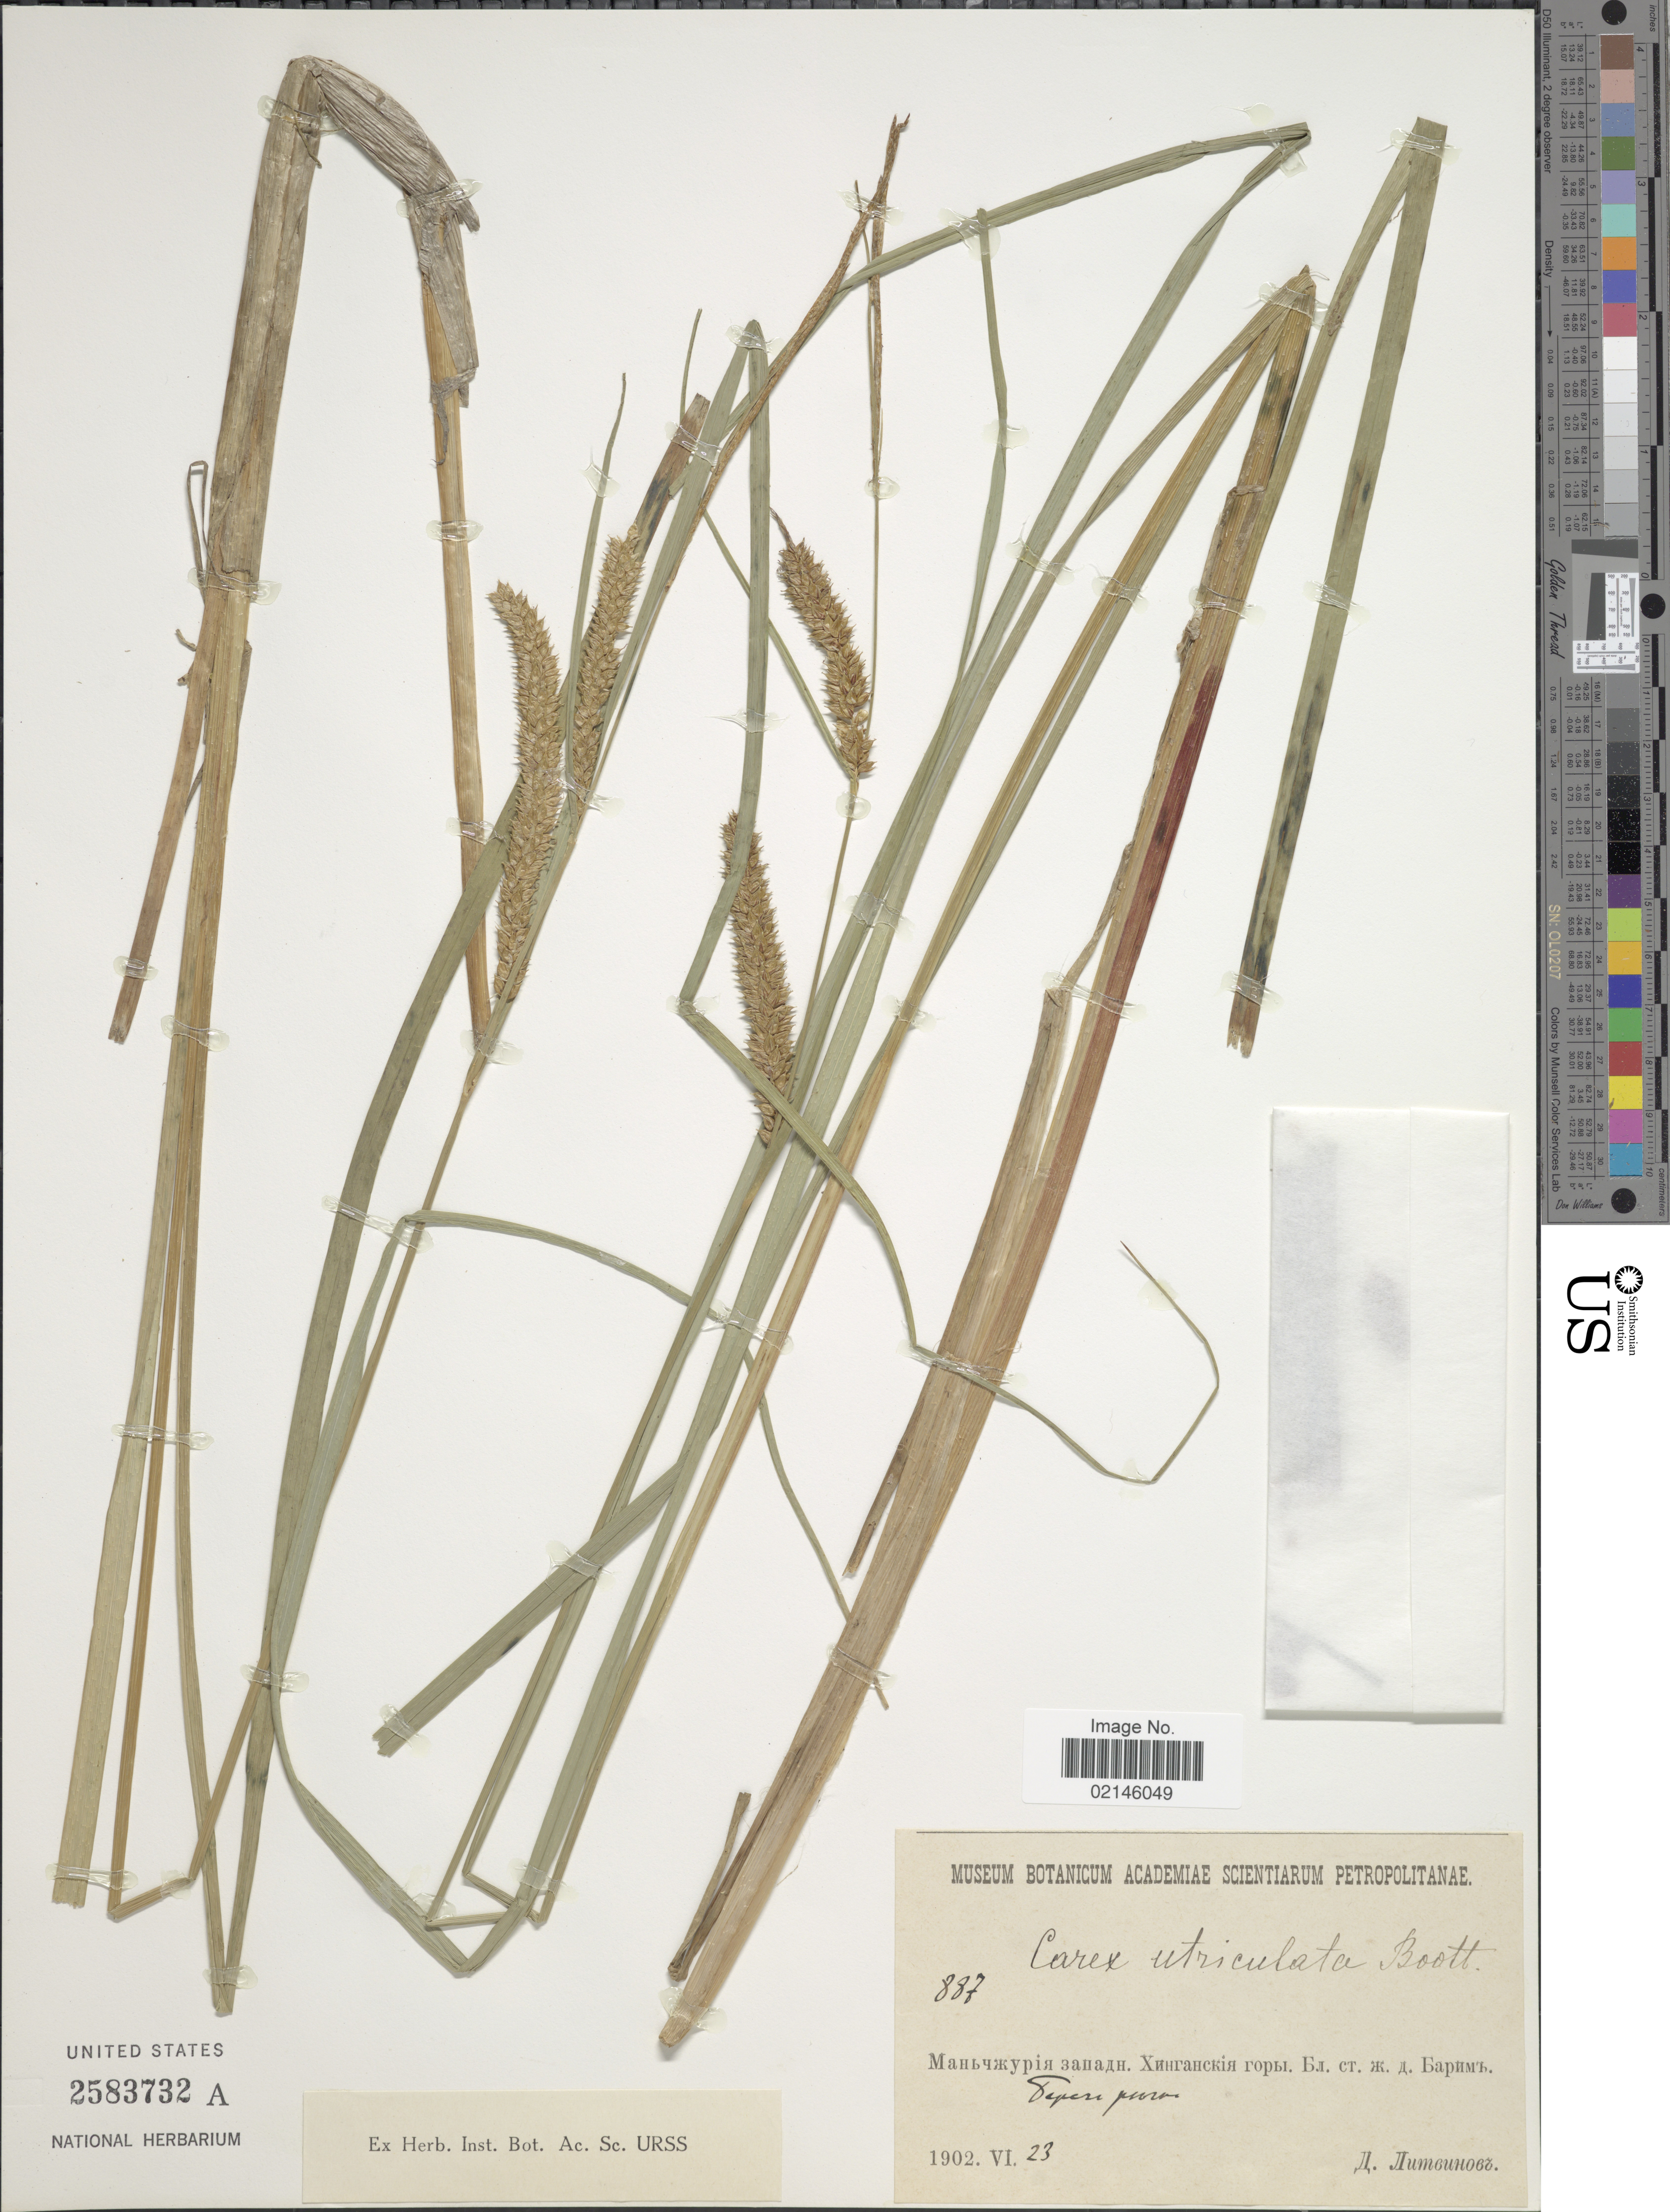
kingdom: Plantae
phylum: Tracheophyta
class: Liliopsida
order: Poales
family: Cyperaceae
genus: Carex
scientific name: Carex utriculata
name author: Boott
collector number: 887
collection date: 1902-06-23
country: U.S.S.R.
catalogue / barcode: US 2583732A